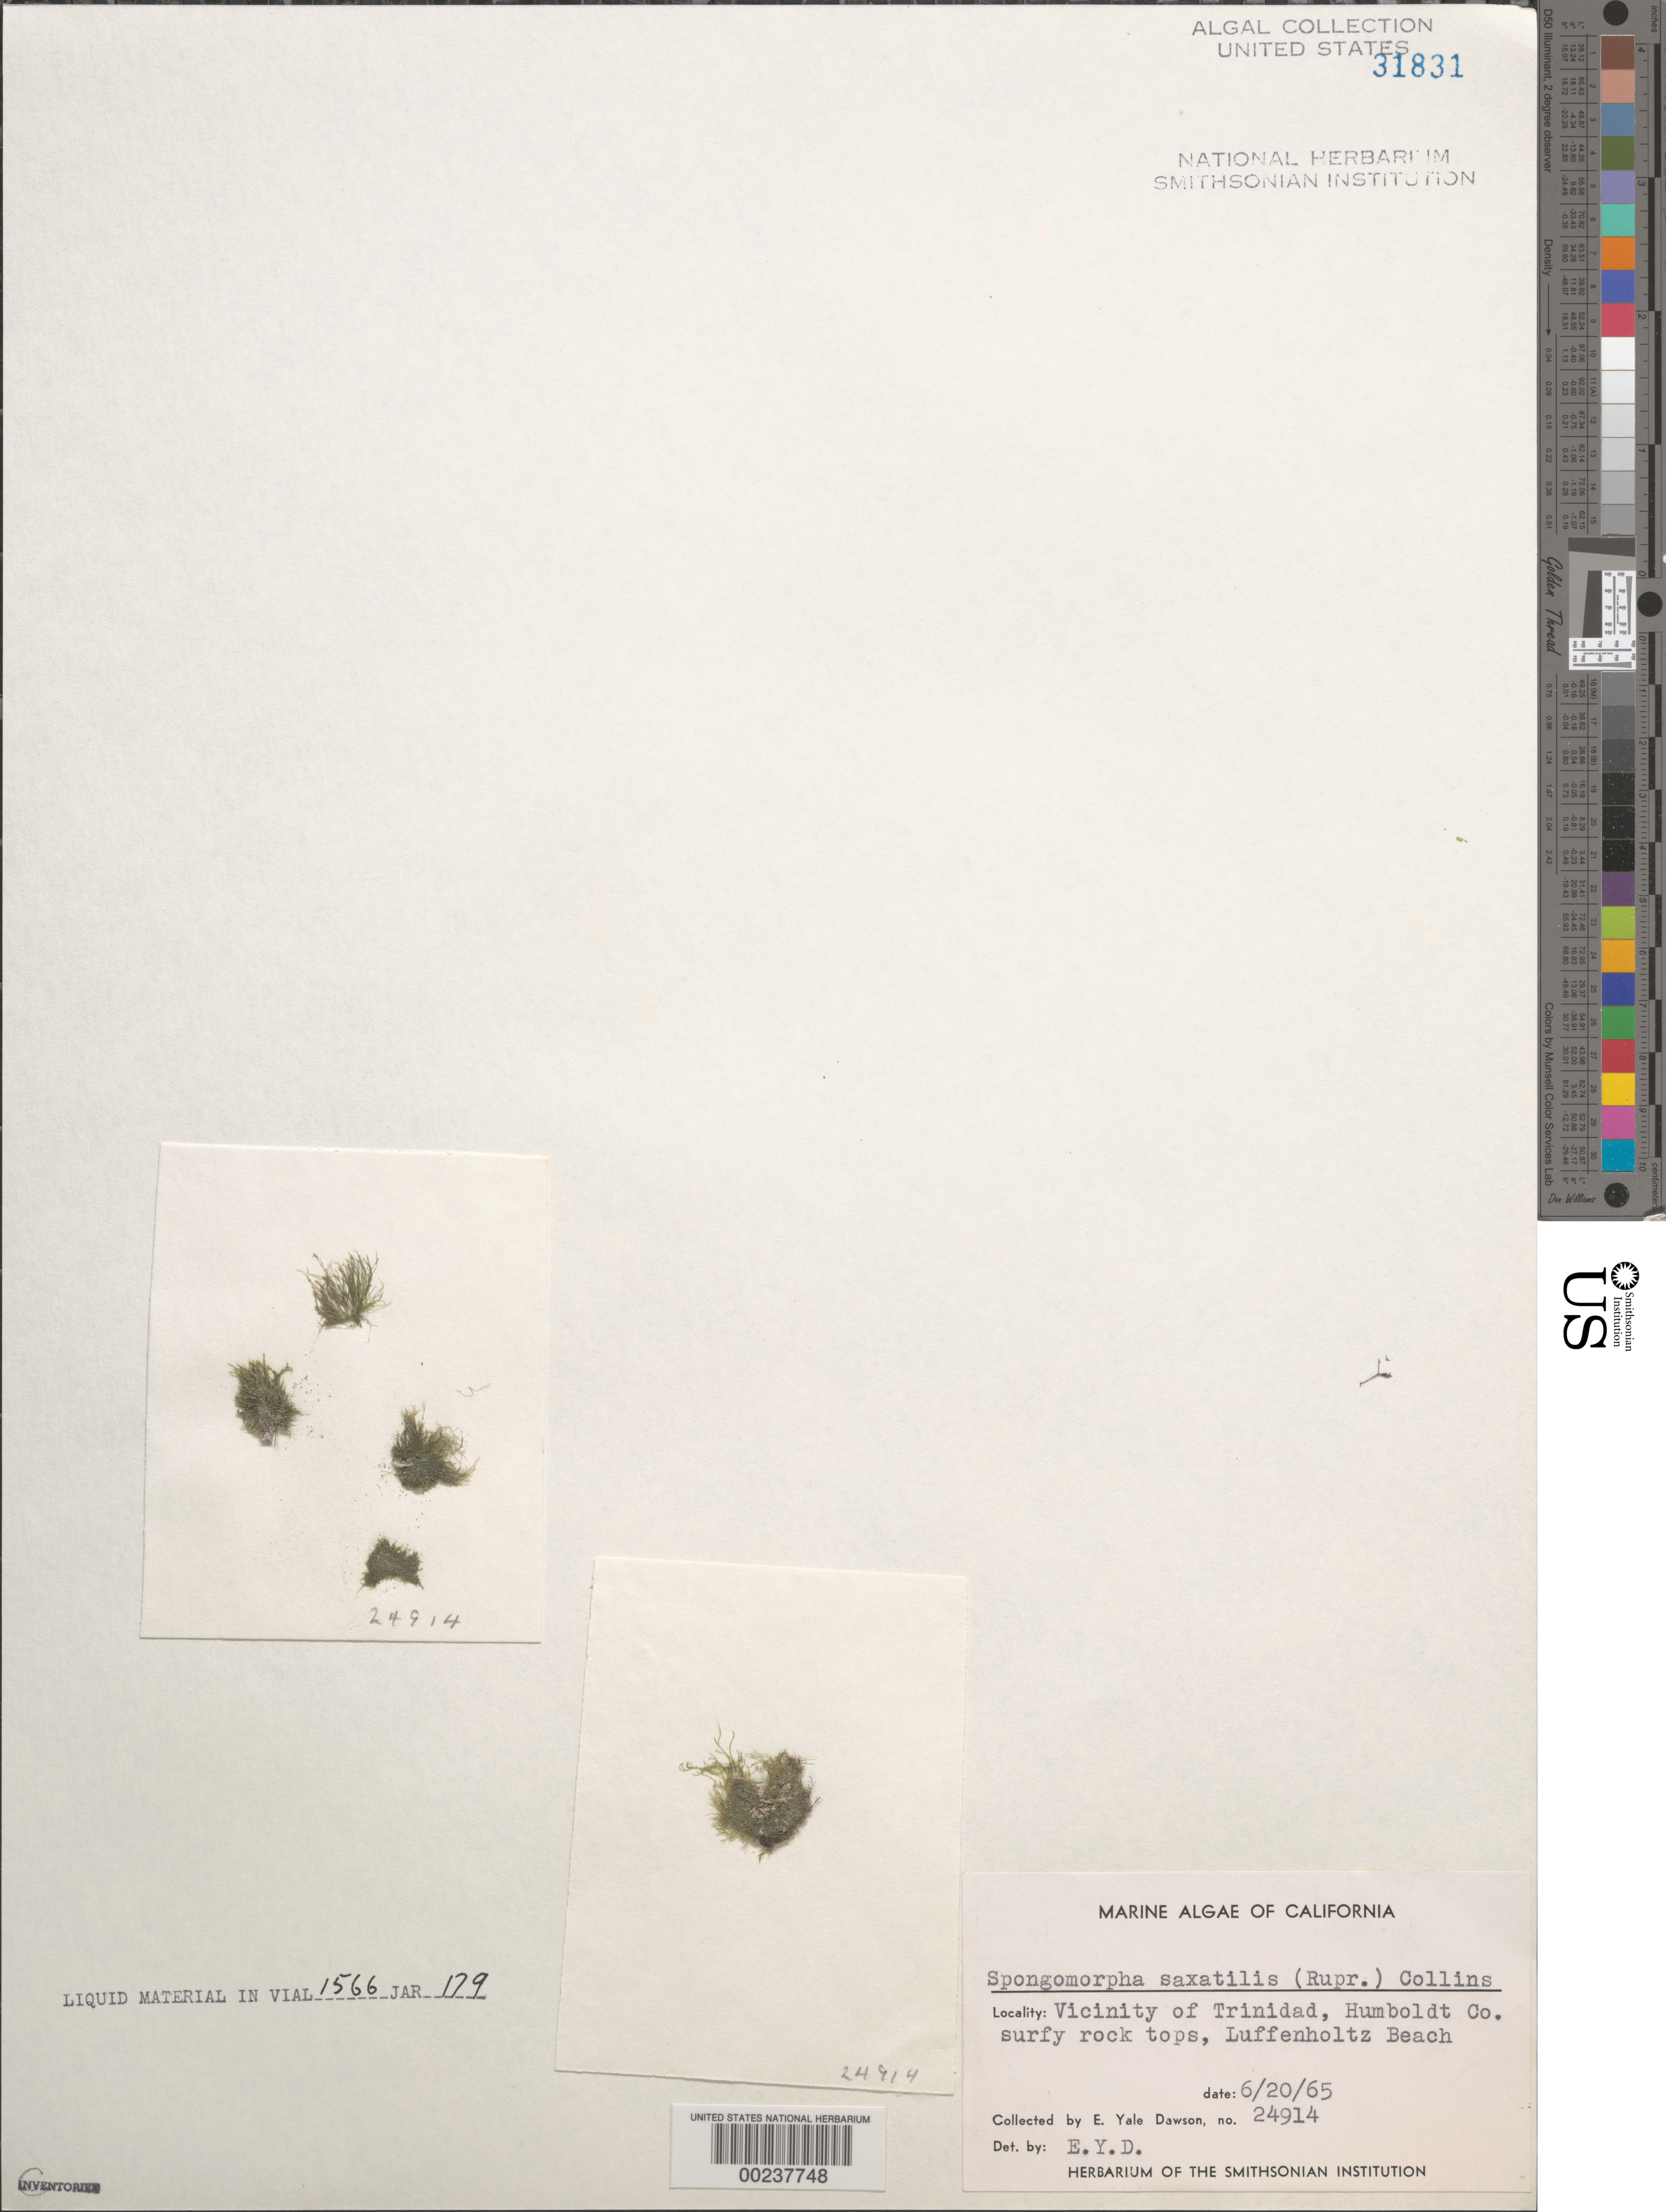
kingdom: Plantae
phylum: Chlorophyta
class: Ulvophyceae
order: Ulotrichales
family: Ulotrichaceae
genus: Acrosiphonia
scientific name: Acrosiphonia saxatilis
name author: (Rupr.) K.L.Vinogr.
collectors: E. Y. Dawson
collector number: EYD 24914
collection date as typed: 20 Jun 1965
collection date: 1965-06-20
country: United States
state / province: California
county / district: Humboldt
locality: Trinidad area, Luffenholtz Beach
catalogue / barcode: US 31831